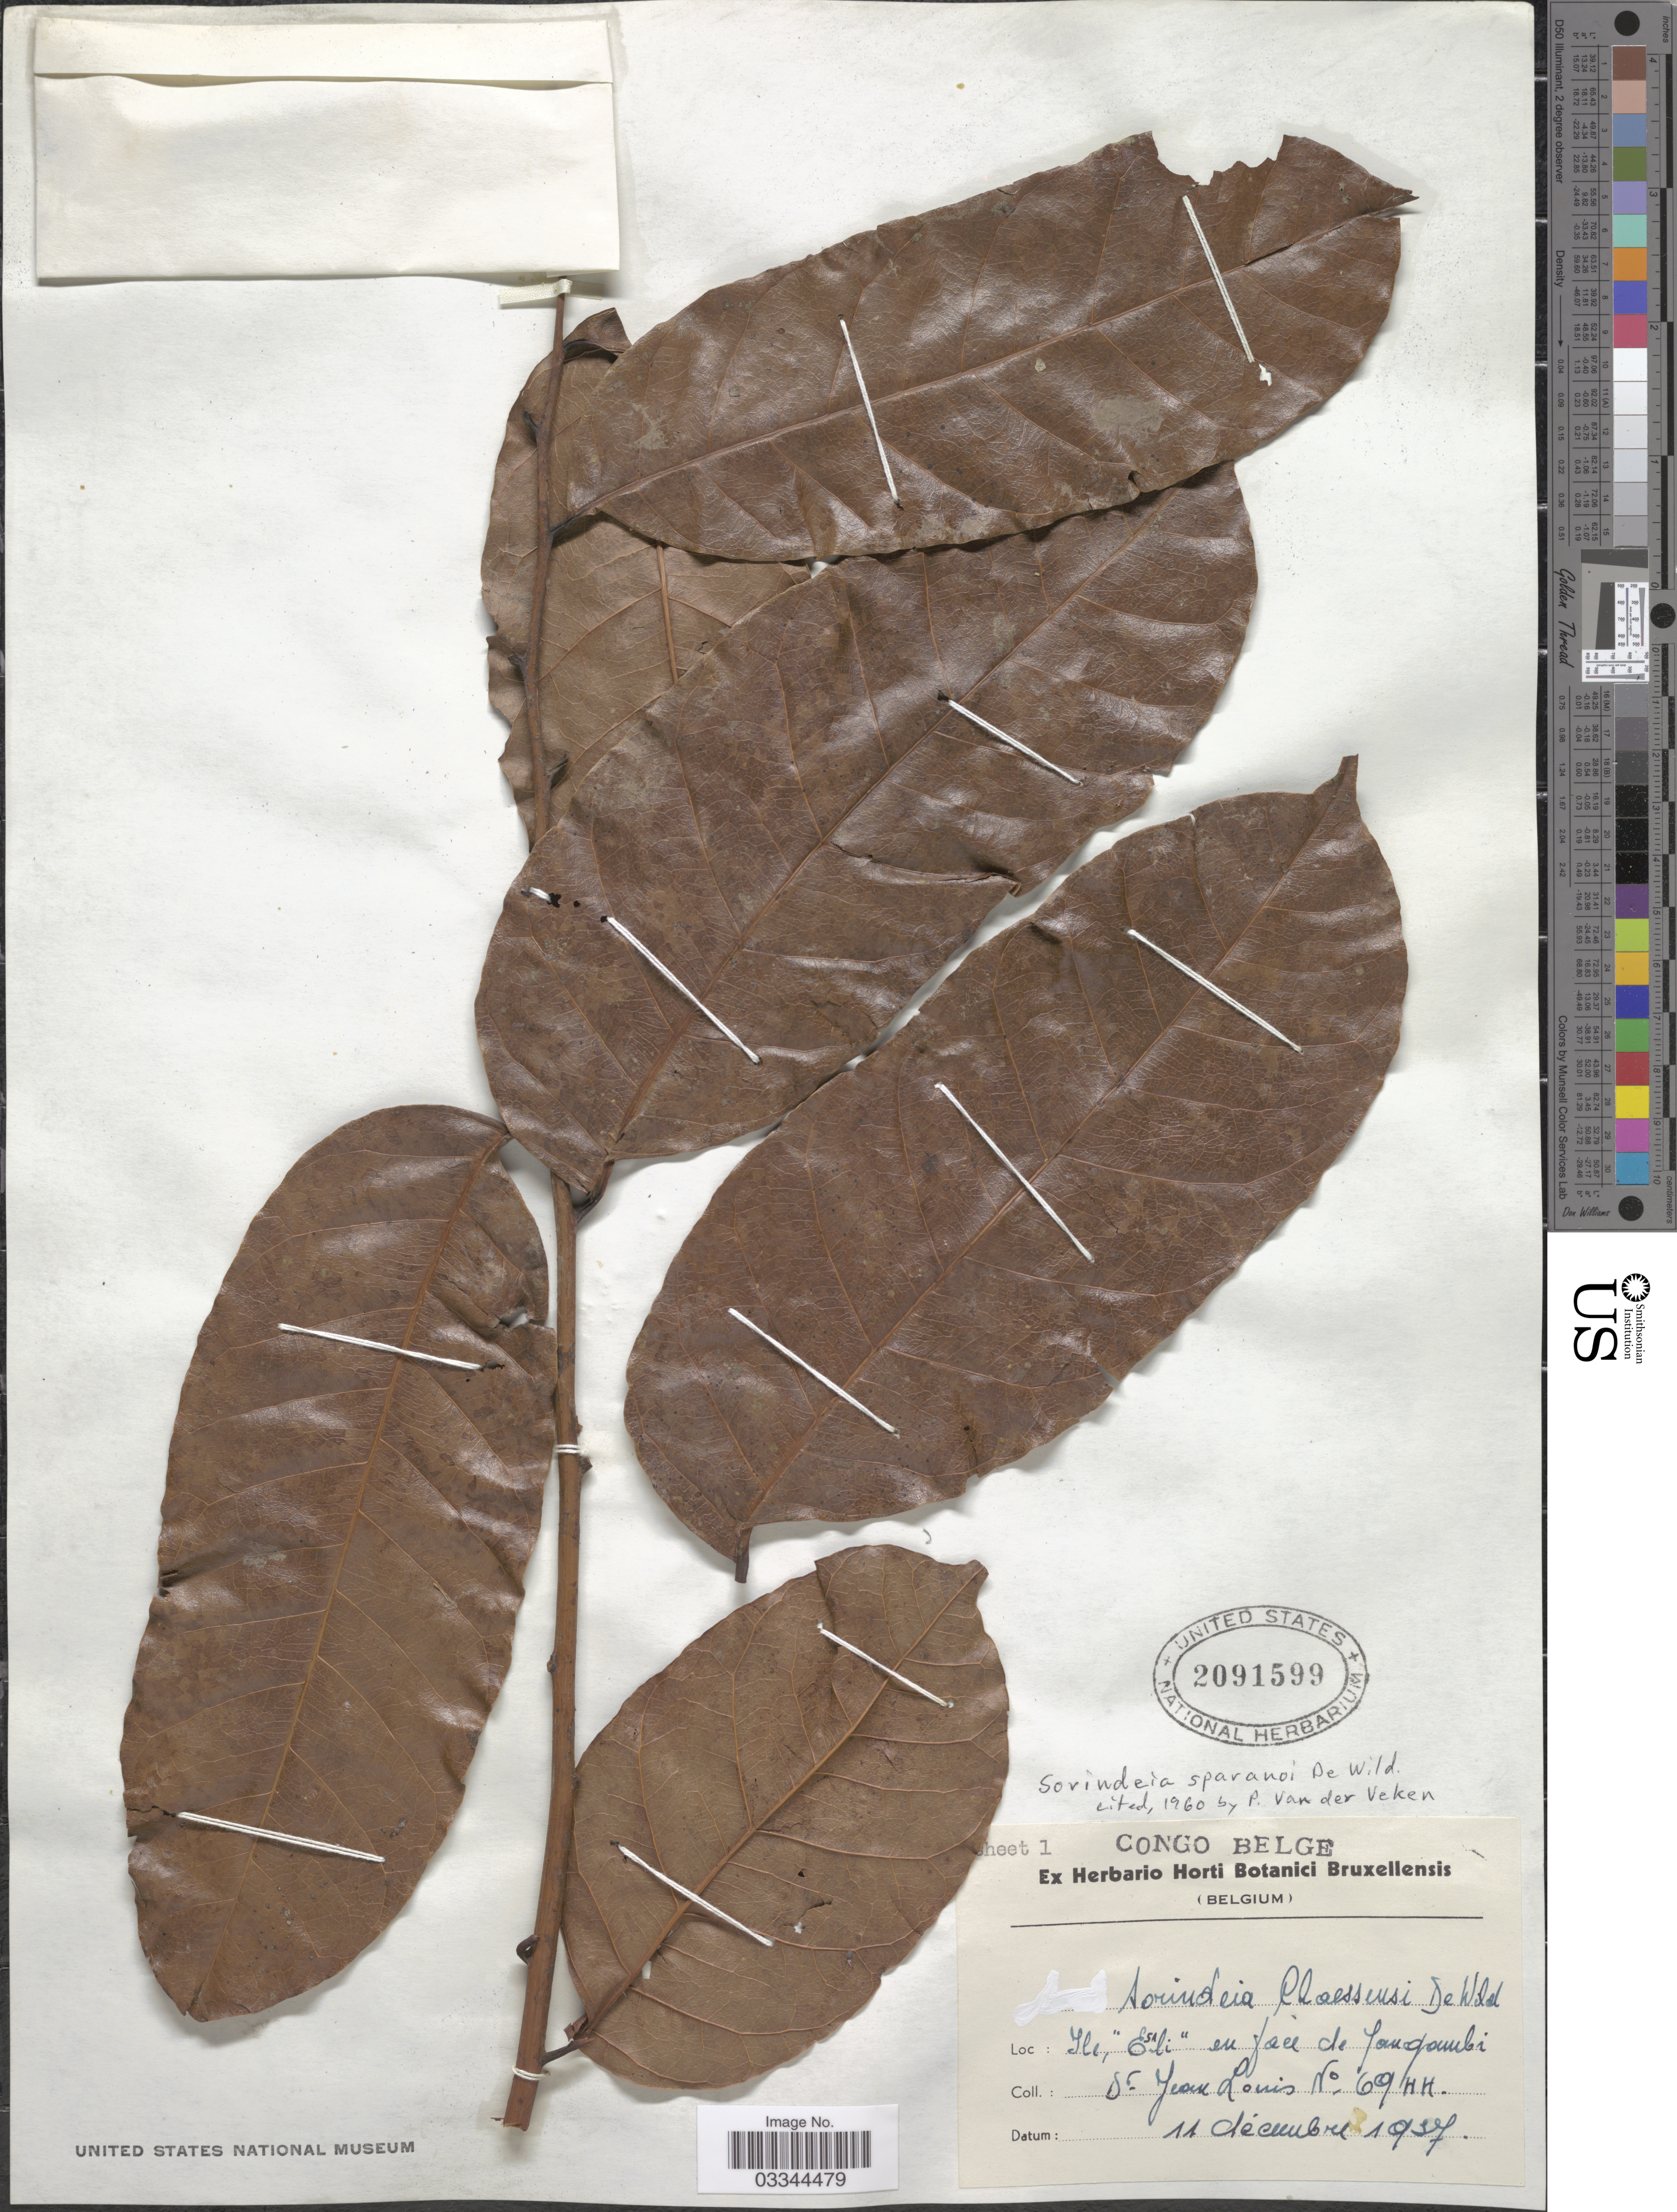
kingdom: Plantae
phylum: Tracheophyta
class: Magnoliopsida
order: Sapindales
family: Anacardiaceae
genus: Sorindeia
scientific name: Sorindeia juglandifolia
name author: (A. Rich.) Planch. ex Oliv.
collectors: J. Louis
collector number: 6944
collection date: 1937-12-11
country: Congo, Democratic Republic of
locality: Congo Belge. Ile, "Esali" en face de Yangambi.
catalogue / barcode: US 2091599